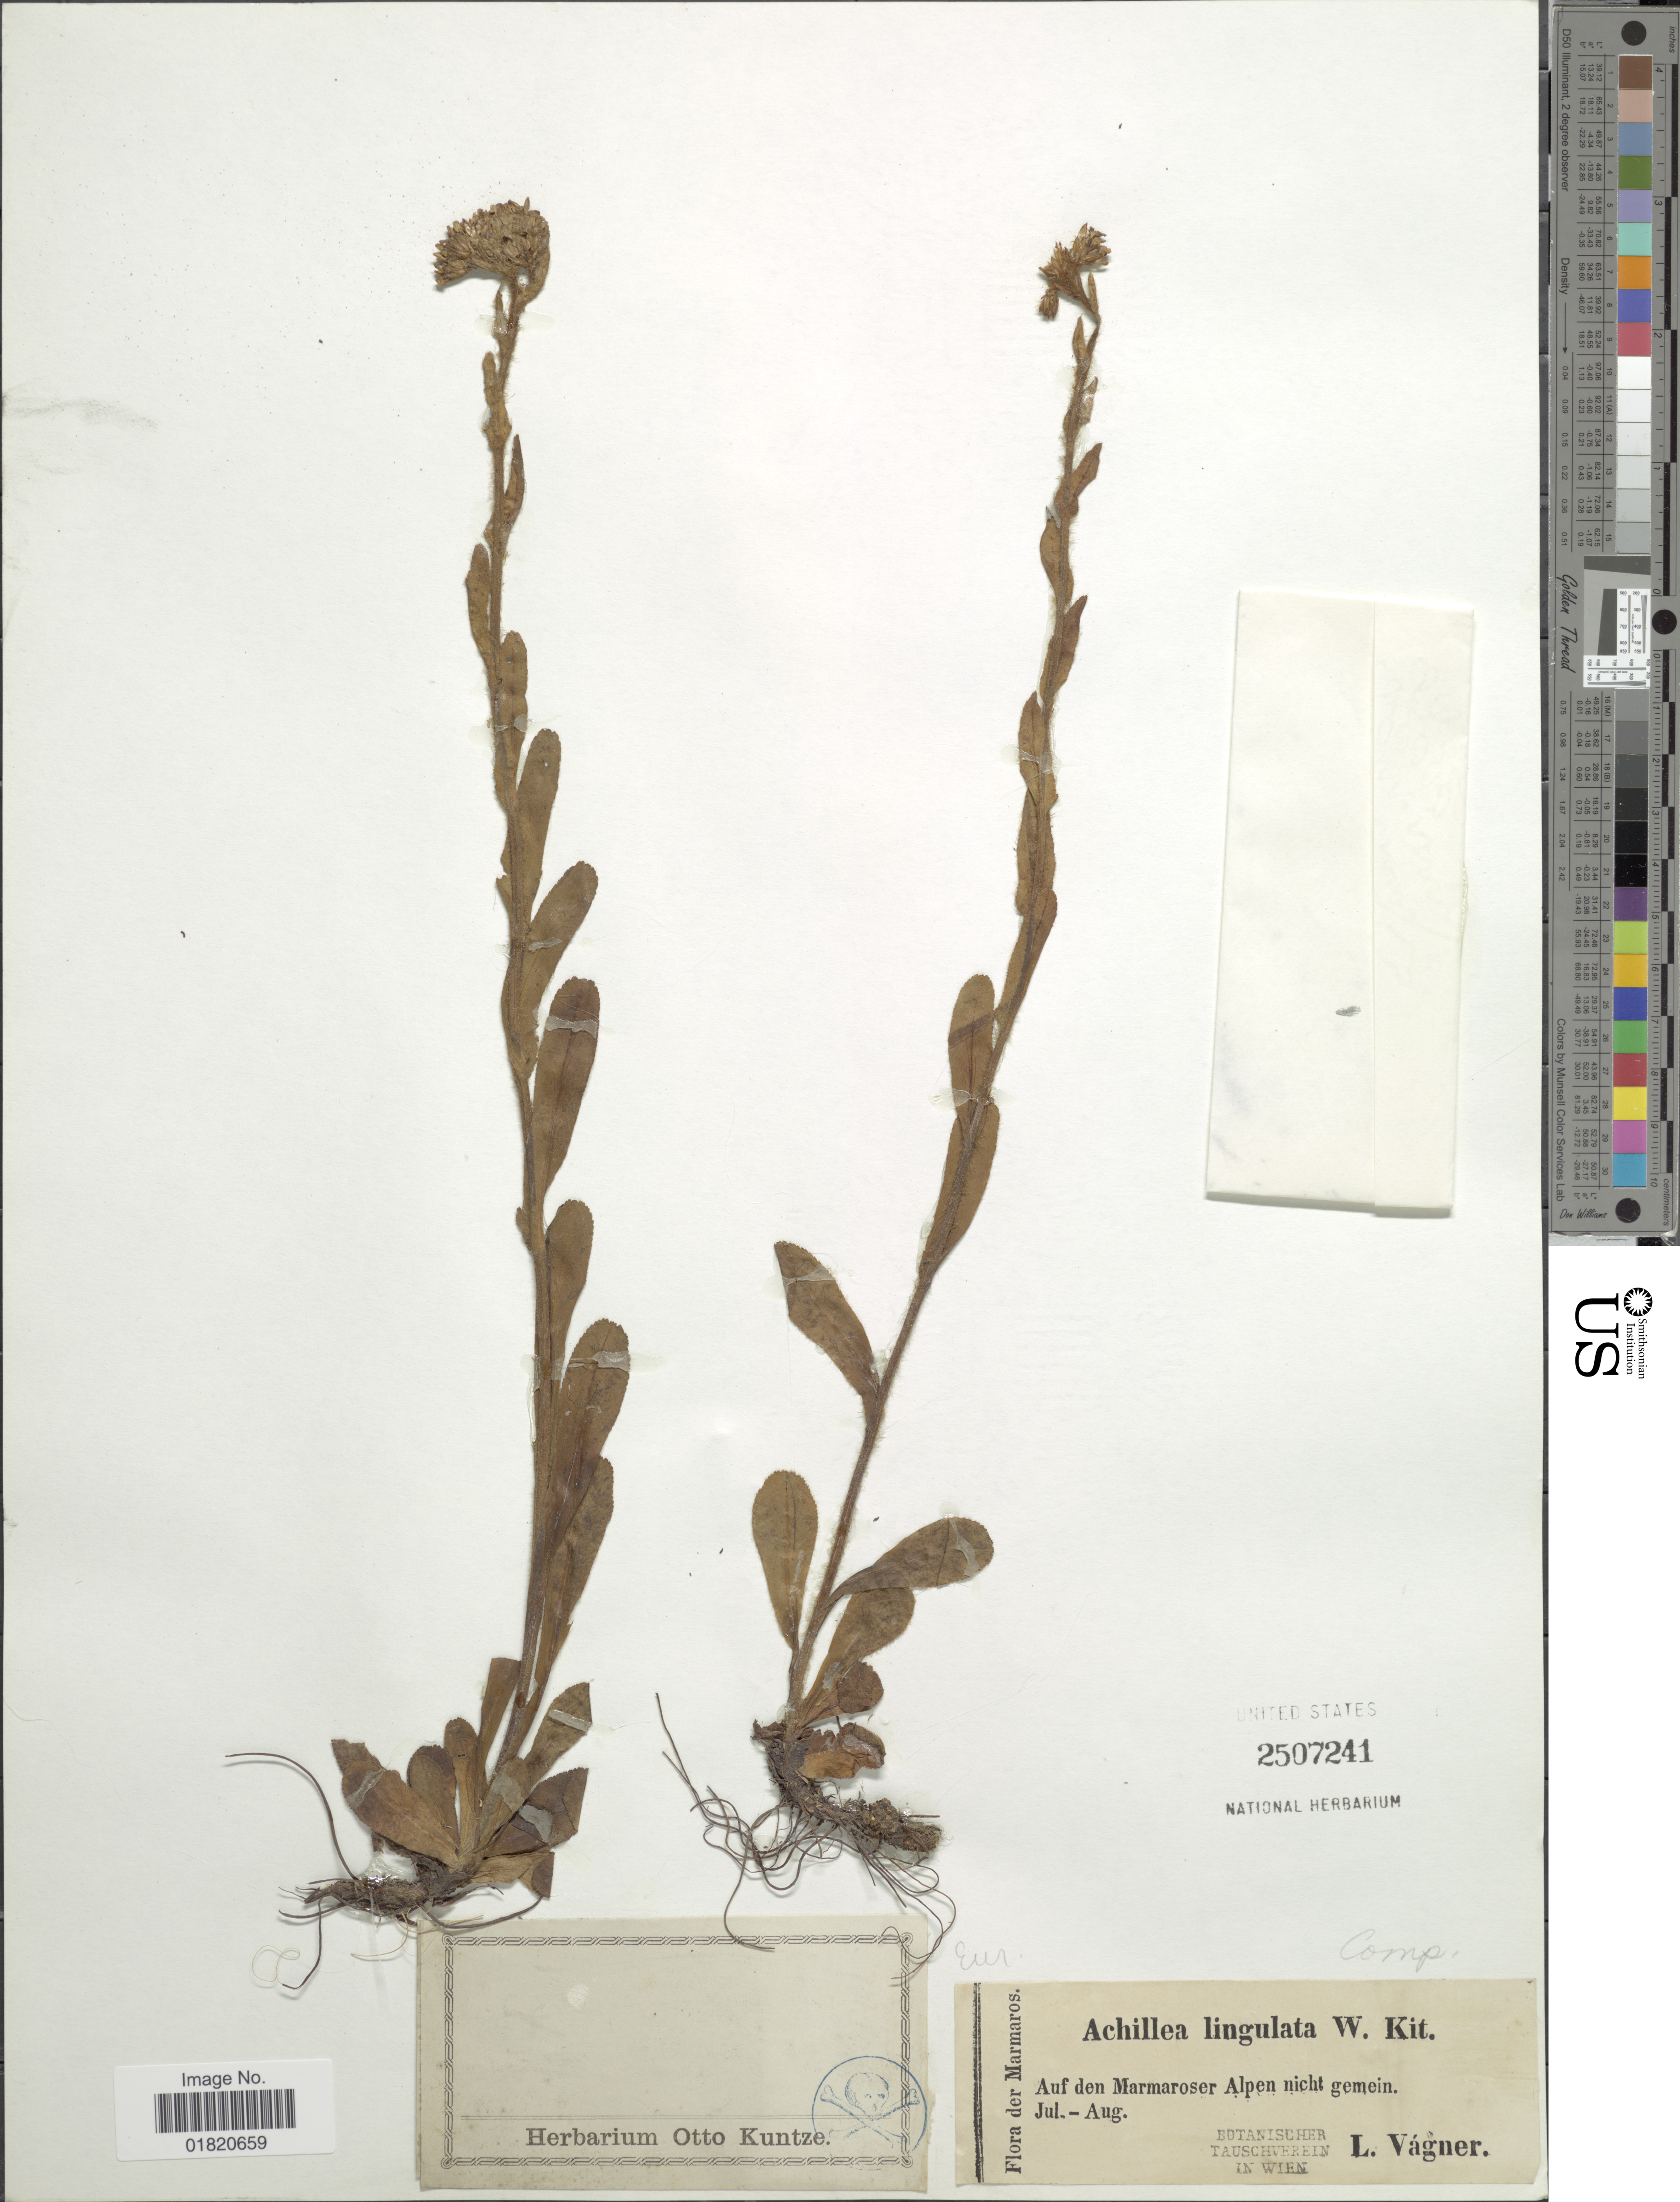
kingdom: Plantae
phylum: Tracheophyta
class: Magnoliopsida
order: Asterales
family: Asteraceae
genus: Achillea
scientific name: Achillea lingulata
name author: Waldst. & Kit.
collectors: L. Vagner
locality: Auf den Marmaroser Alpen nicht gemein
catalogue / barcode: US 2507241